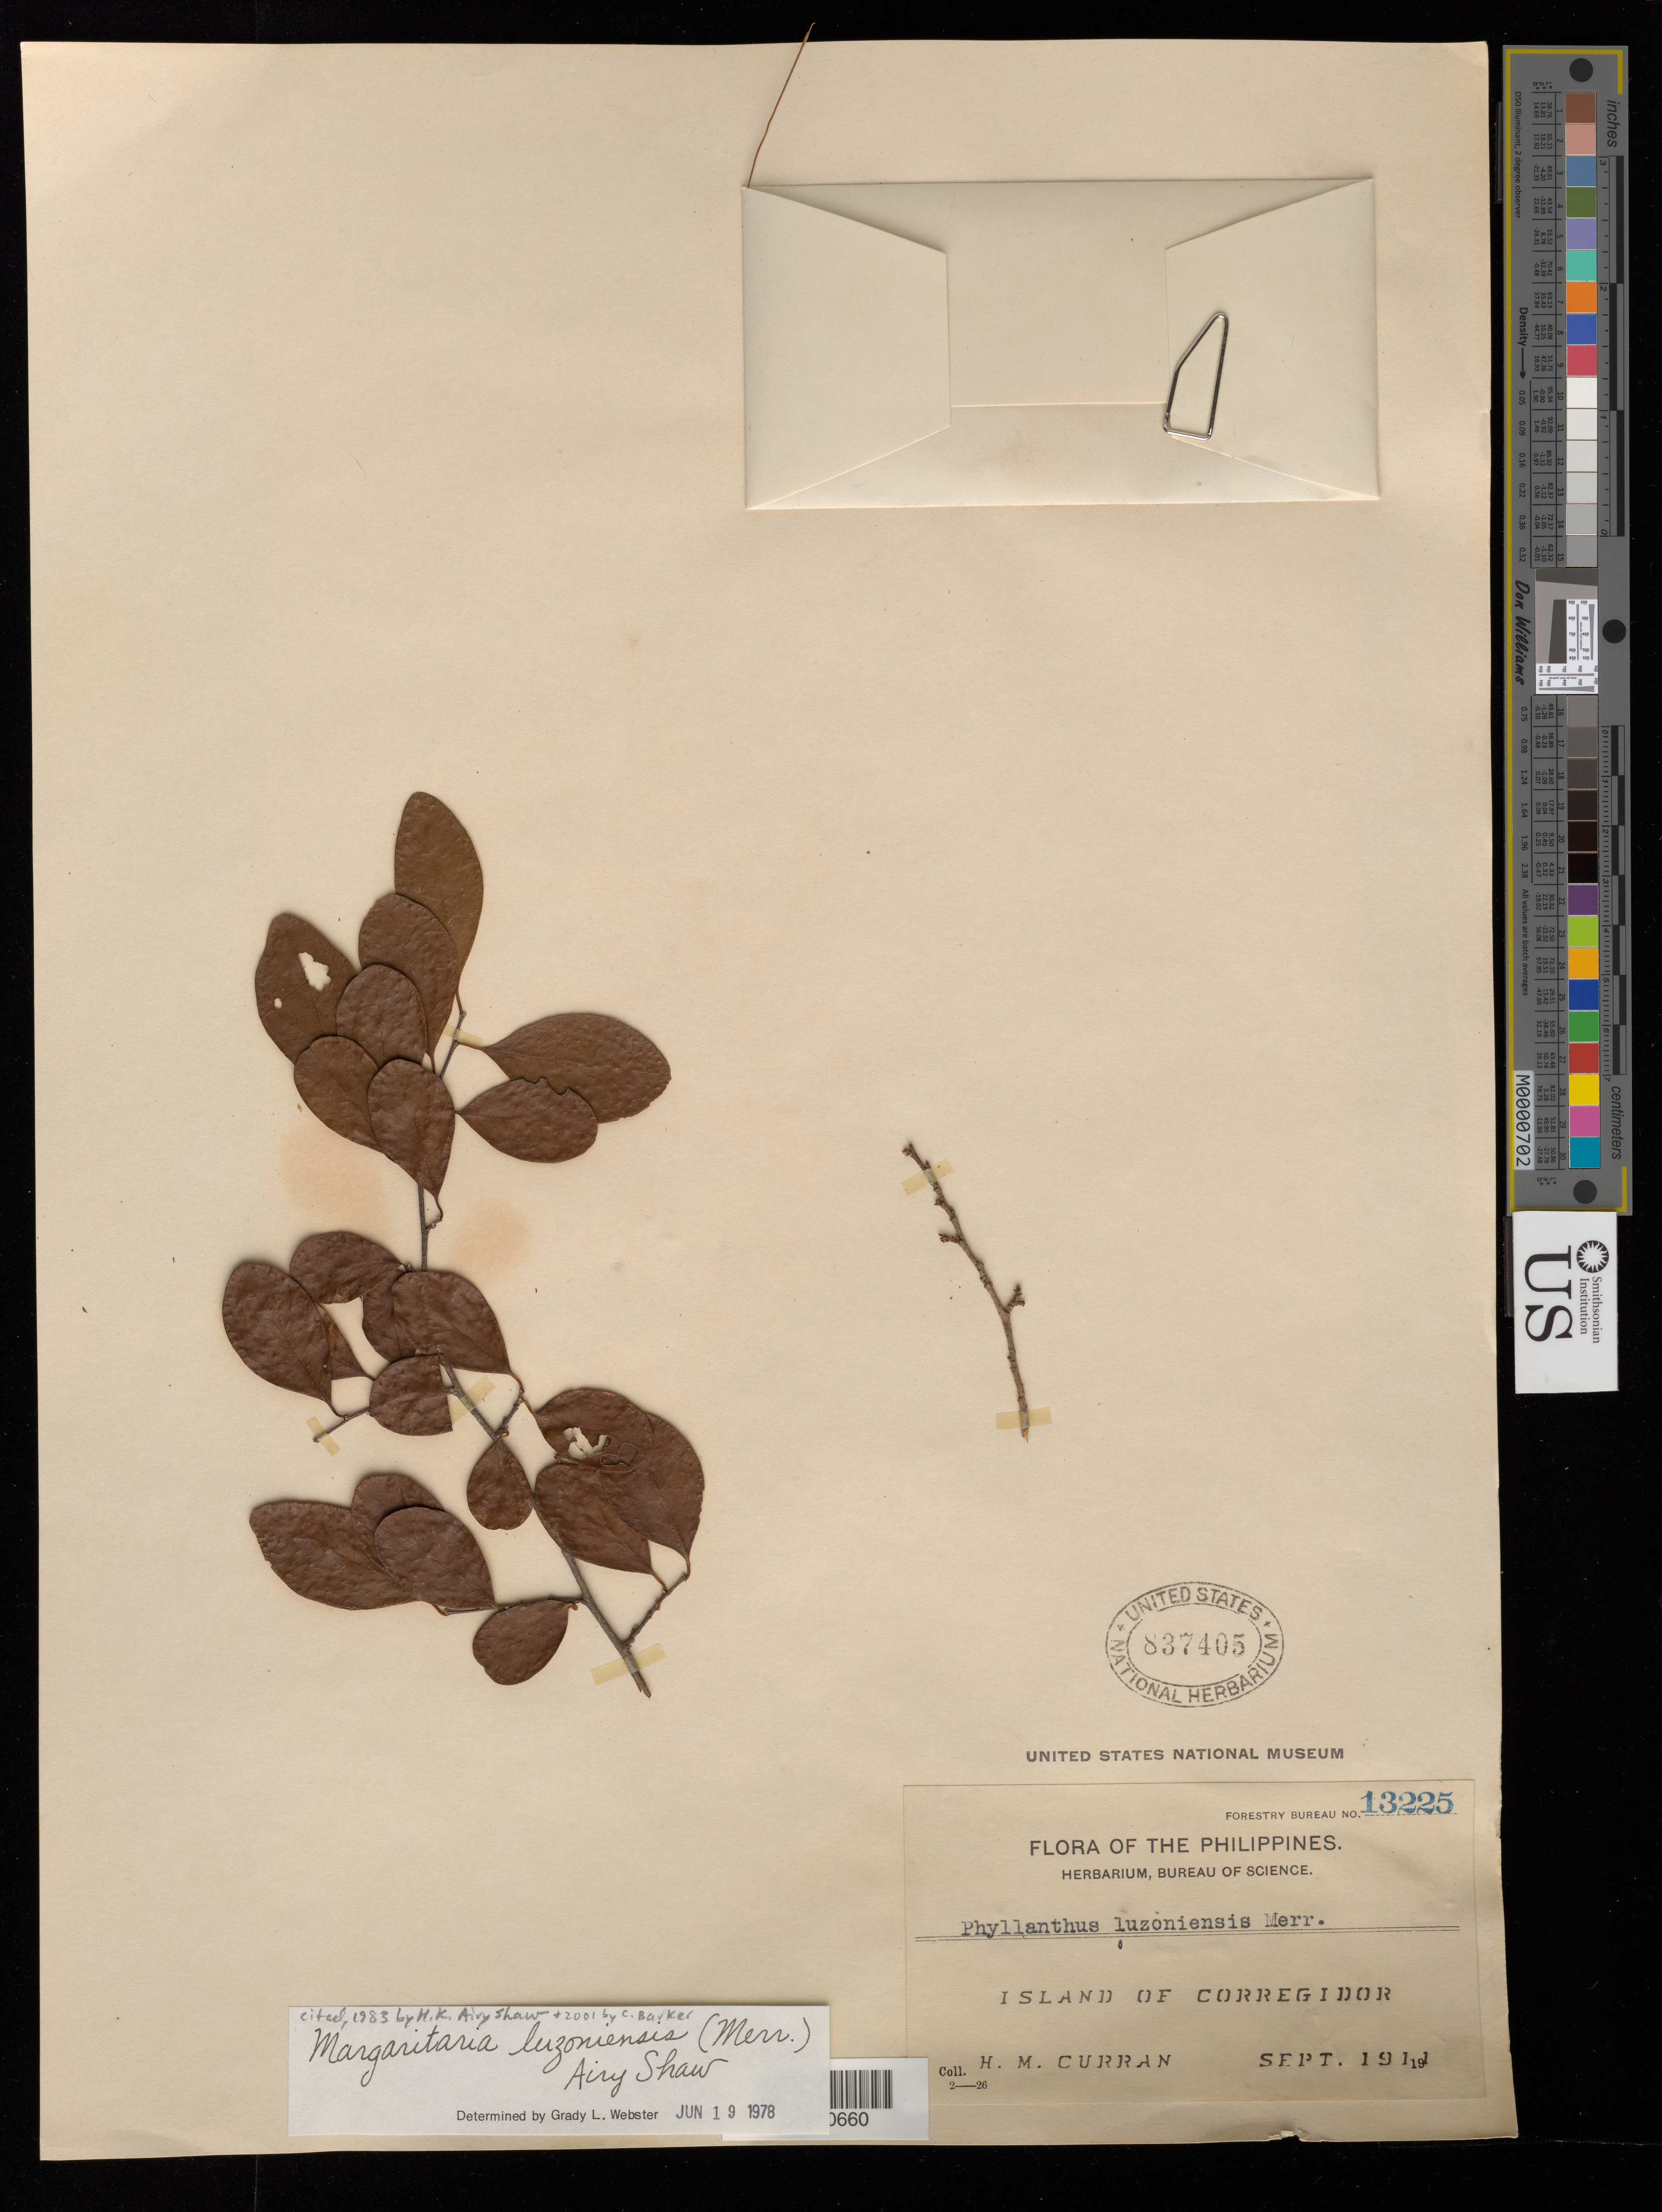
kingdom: Plantae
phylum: Tracheophyta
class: Magnoliopsida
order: Malpighiales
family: Phyllanthaceae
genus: Margaritaria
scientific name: Margaritaria luzoniensis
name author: (Merr.) Airy Shaw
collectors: H. M. Curran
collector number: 13225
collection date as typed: Sep 1911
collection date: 1911-09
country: Philippines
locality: Island of Corregidor.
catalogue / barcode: US 837405